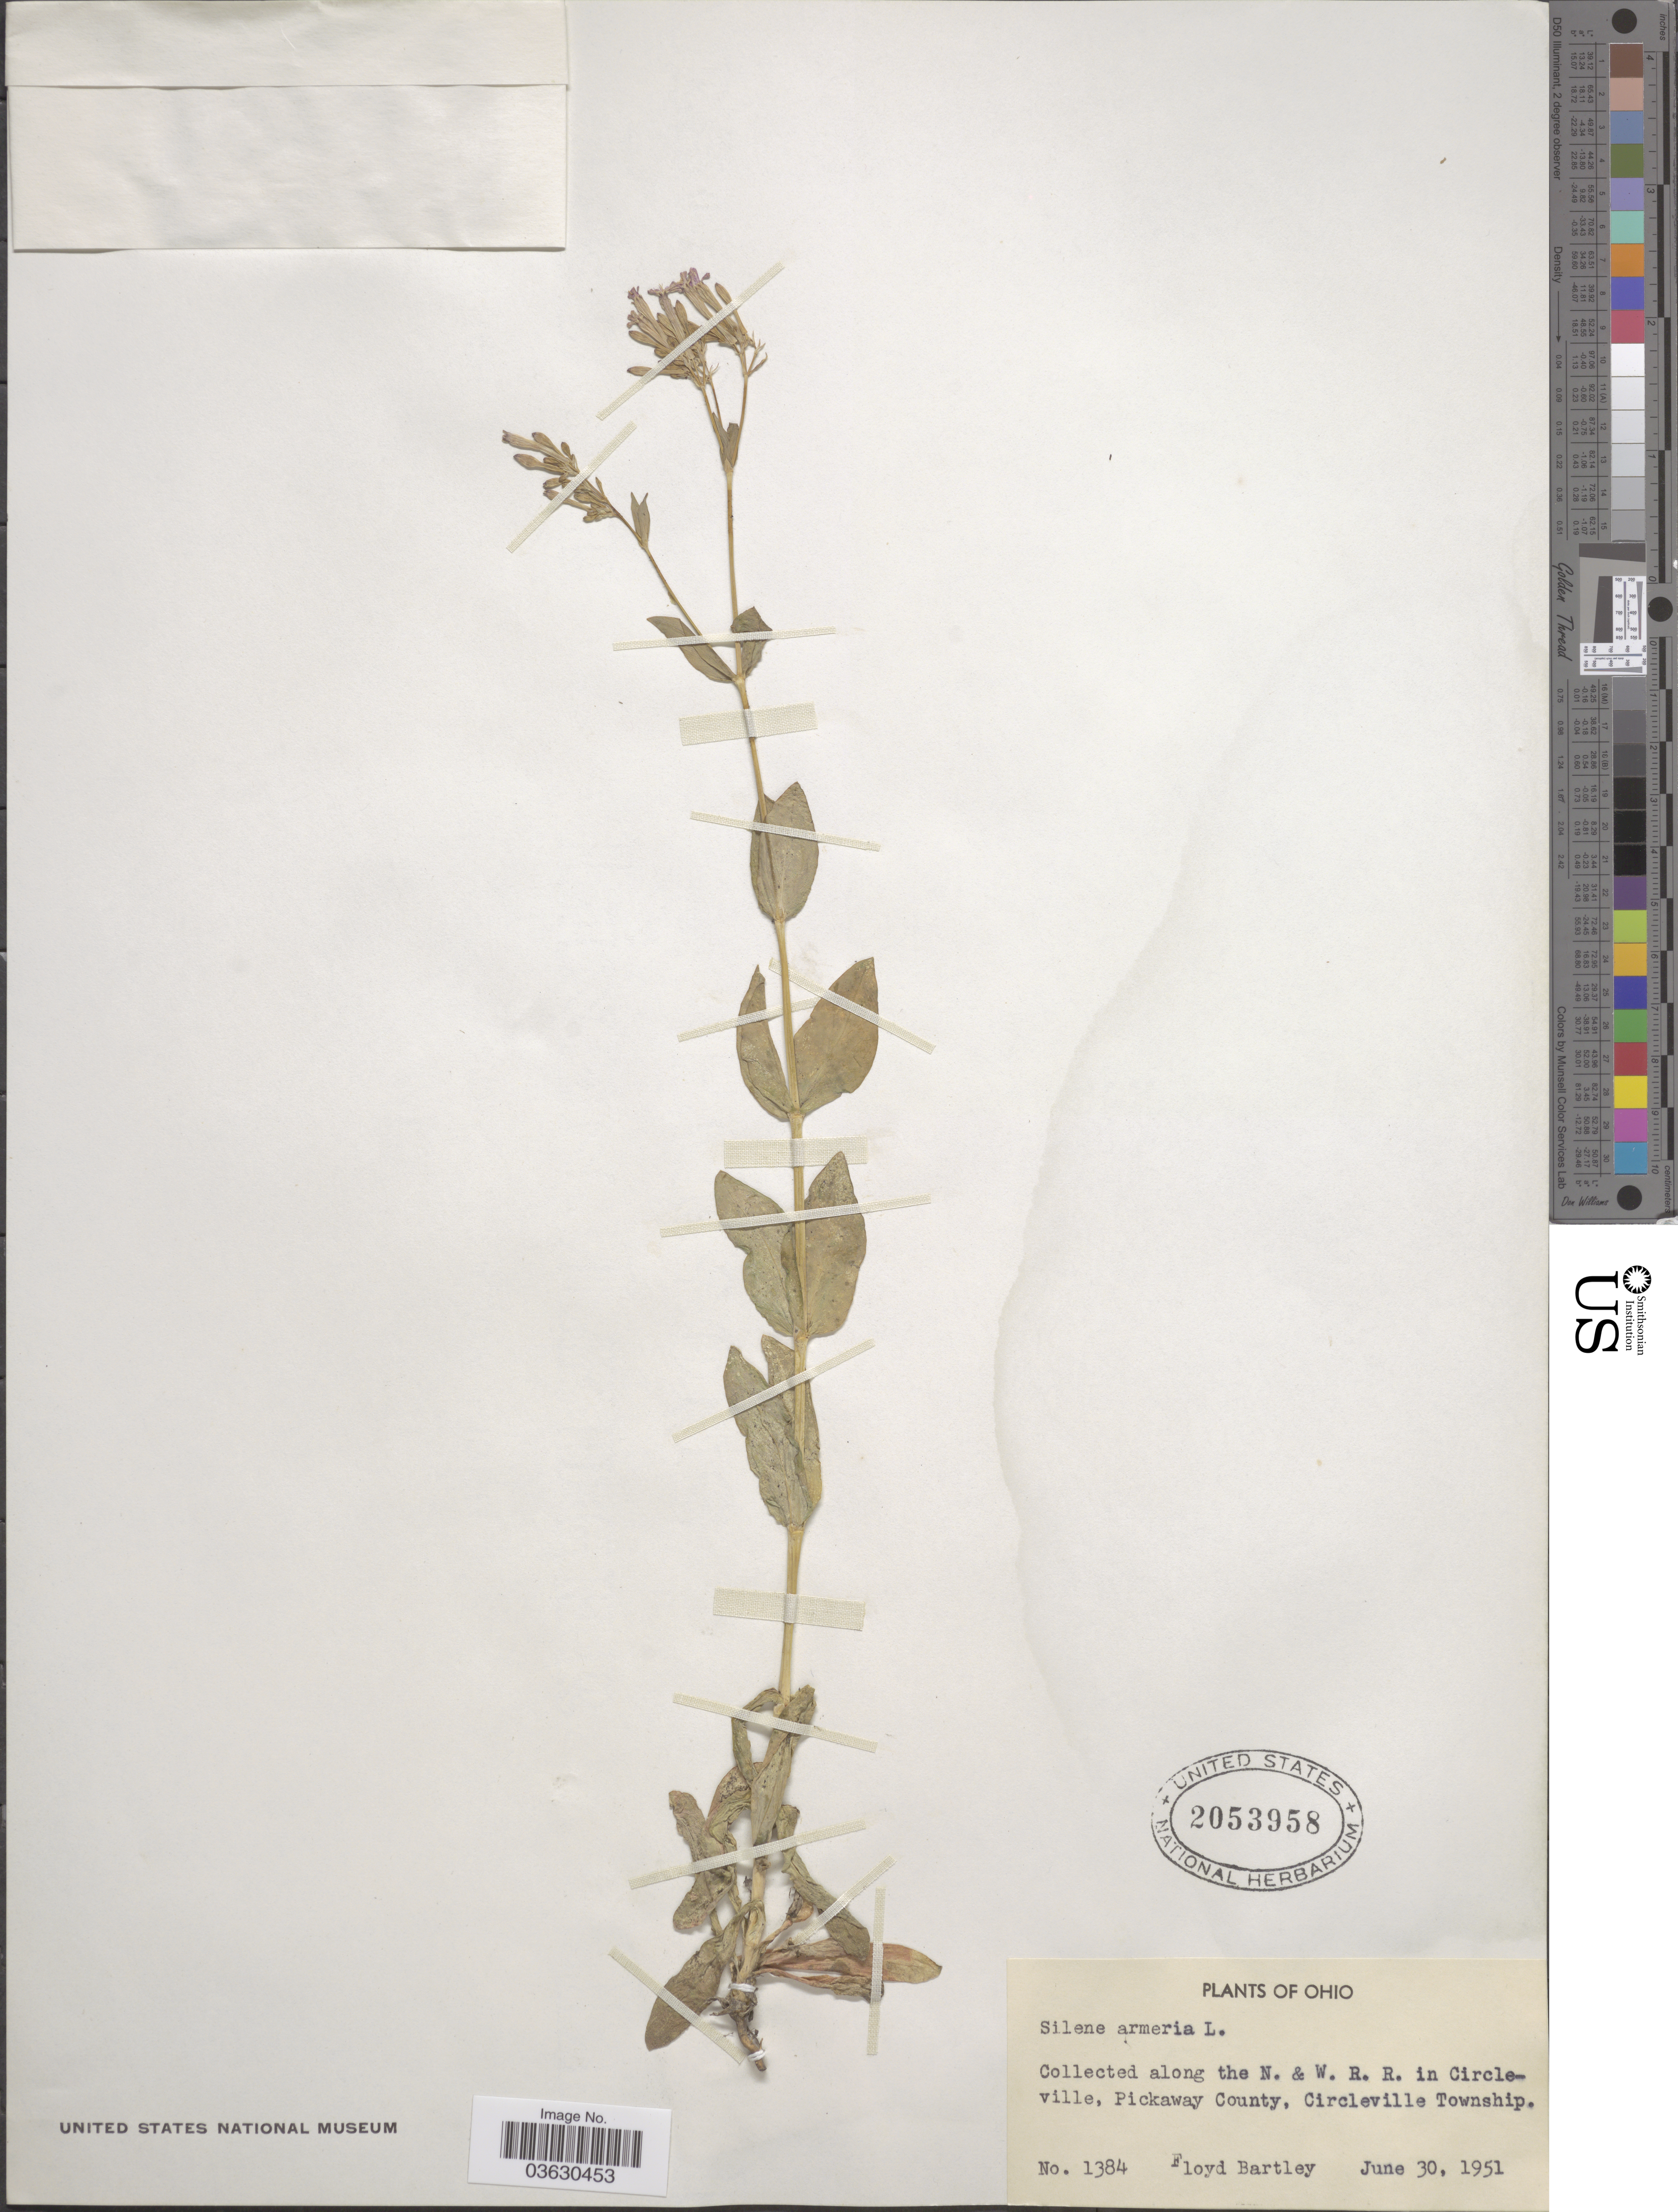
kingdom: Plantae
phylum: Tracheophyta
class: Magnoliopsida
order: Caryophyllales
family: Caryophyllaceae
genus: Atocion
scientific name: Atocion armeria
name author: (L.) Raf.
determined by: U.S. National Herbarium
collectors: F. Bartley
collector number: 1384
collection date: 1951-06-30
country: United States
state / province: Ohio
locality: Along the N. & W. R. R. in Circleville, Pickaway County, Circleville Township.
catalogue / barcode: US 2053958